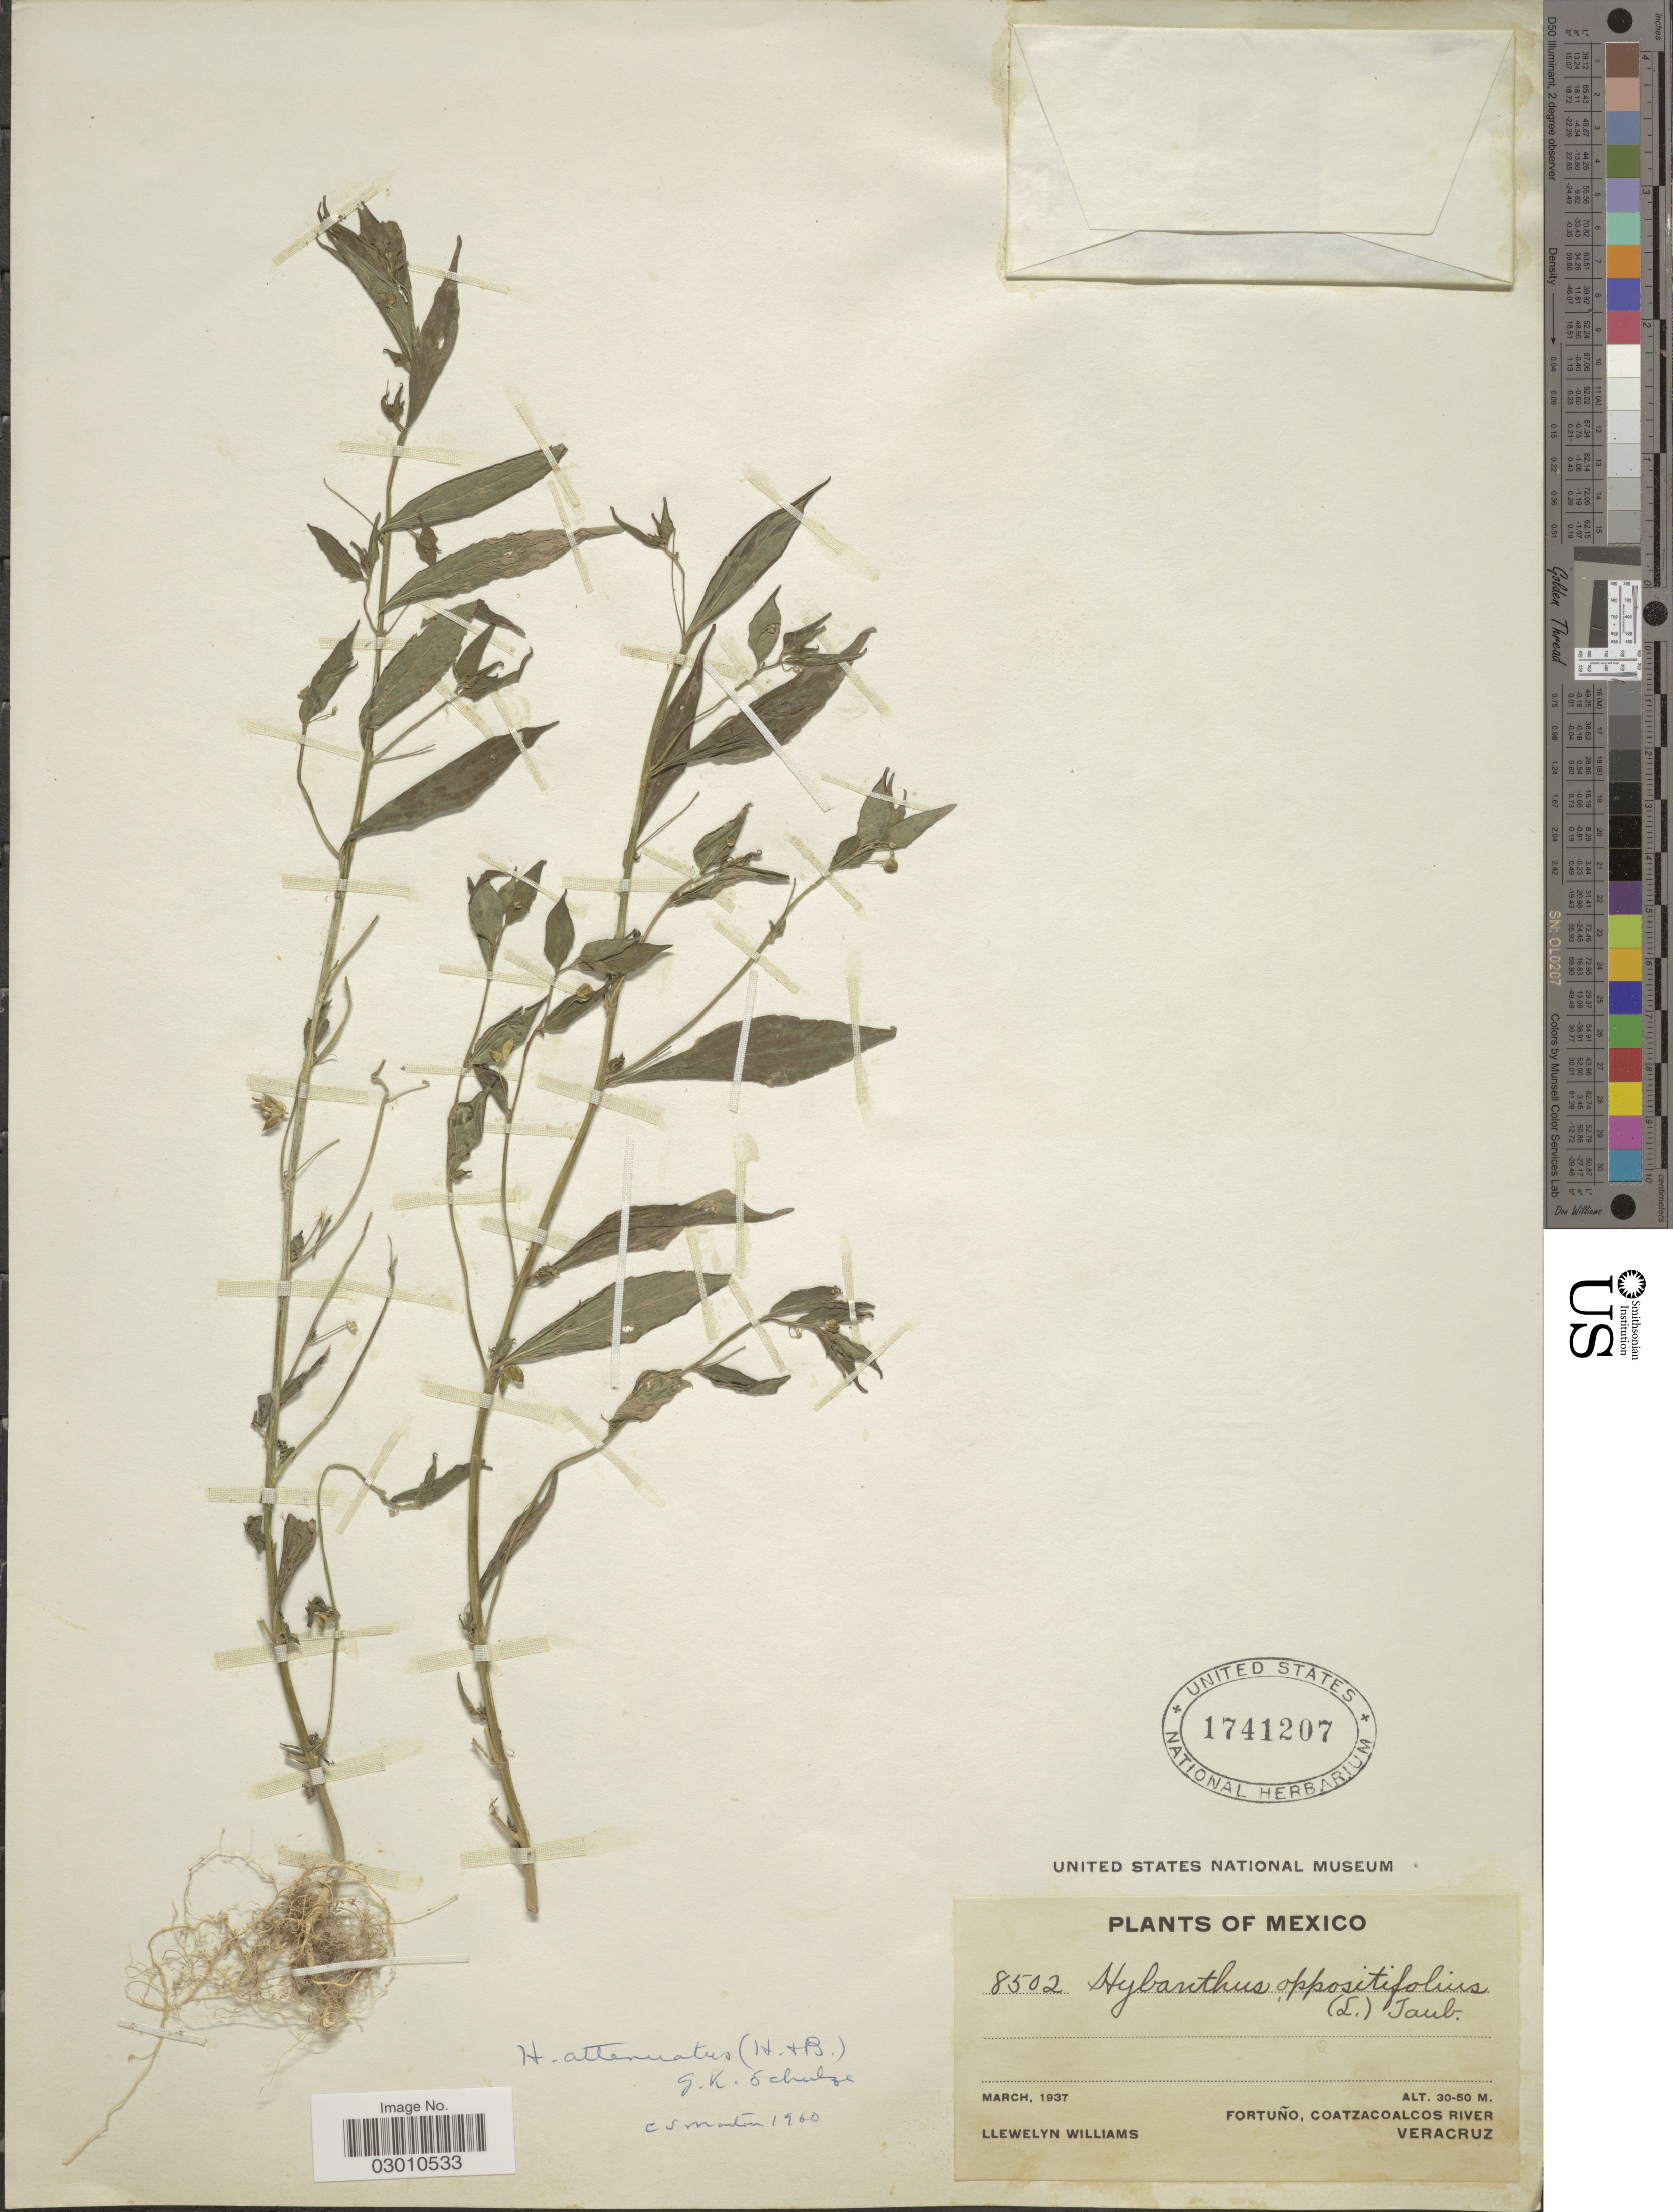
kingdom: Plantae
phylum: Tracheophyta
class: Magnoliopsida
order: Malpighiales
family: Violaceae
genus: Pombalia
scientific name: Pombalia attenuata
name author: (Humb. & Bonpl. ex Willd.) Paula-Souza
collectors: Ll. Williams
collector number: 8502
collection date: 1937-03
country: Mexico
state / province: Veracruz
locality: Fortuño, Coatzacoalcos River, Veracruz.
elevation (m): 30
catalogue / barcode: US 1741207